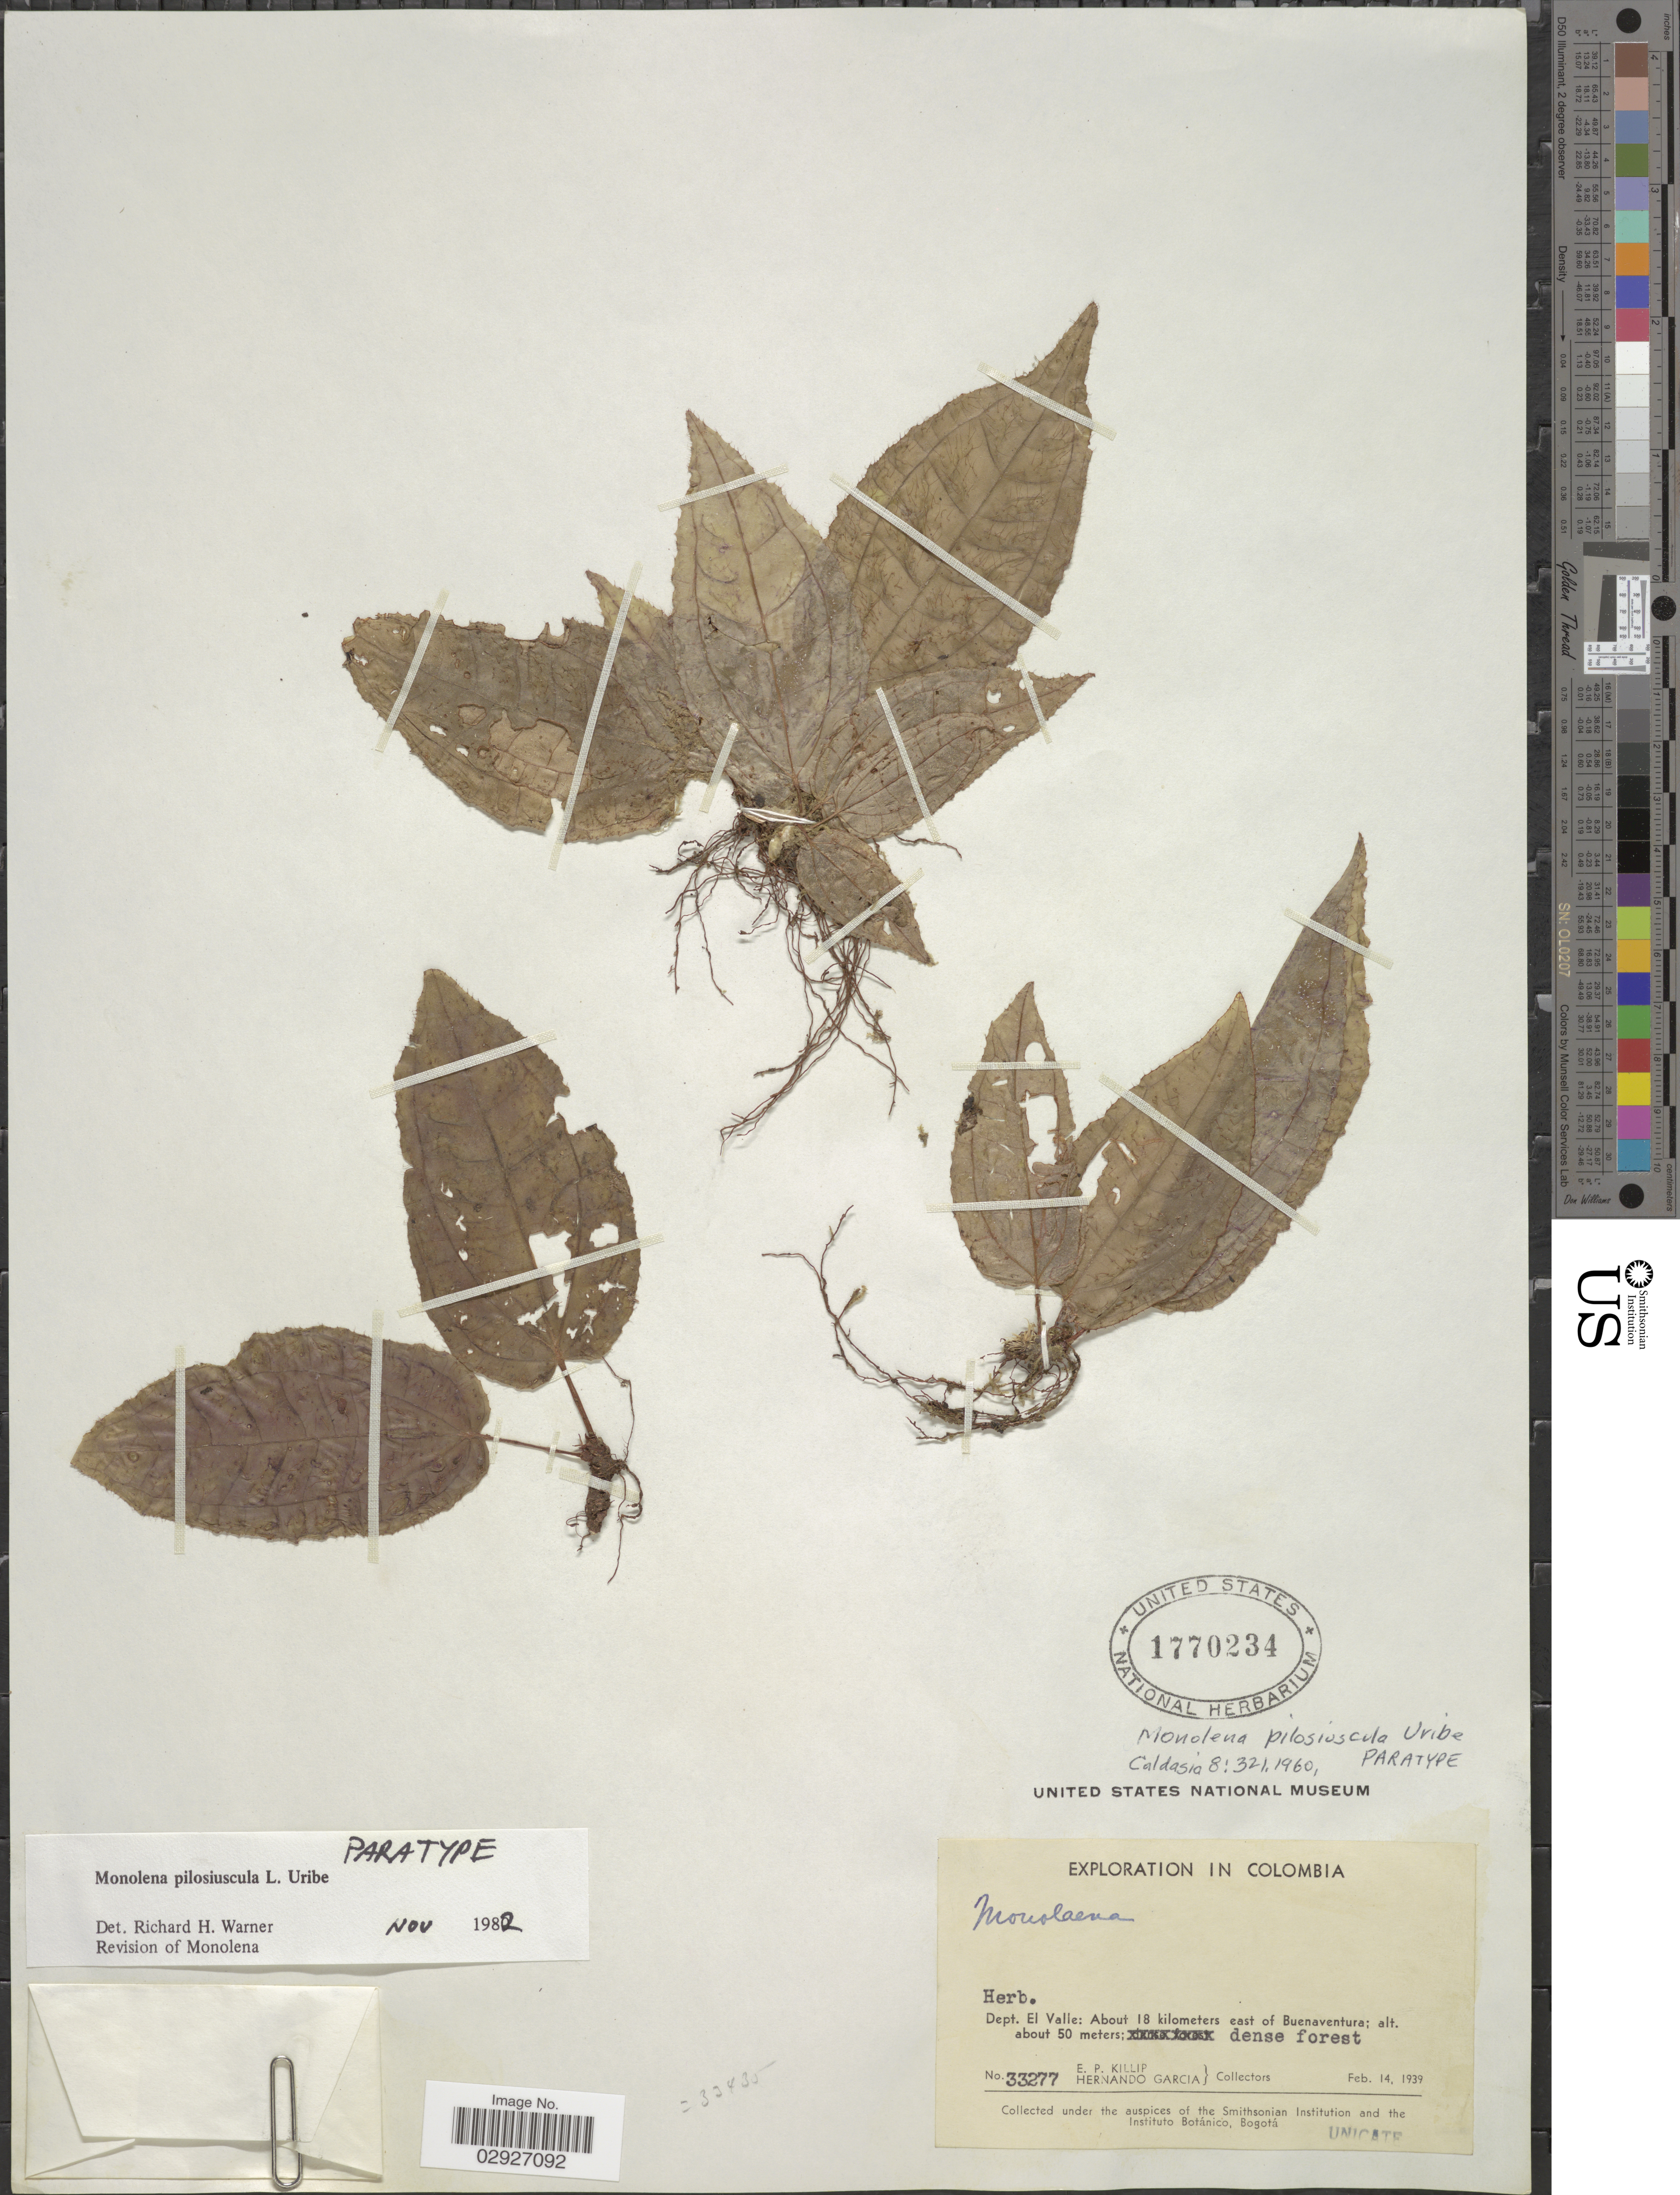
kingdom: Plantae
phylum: Tracheophyta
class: Magnoliopsida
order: Myrtales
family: Melastomataceae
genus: Monolena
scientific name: Monolena pilosiuscula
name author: L. Uribe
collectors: E. P. Killip & H. Garcia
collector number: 33277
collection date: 1939-02-14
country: Colombia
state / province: Valle del Cauca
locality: Dept. El Valle, About 18 kilometers east of Buenaventura.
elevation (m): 50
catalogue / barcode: US 1770234